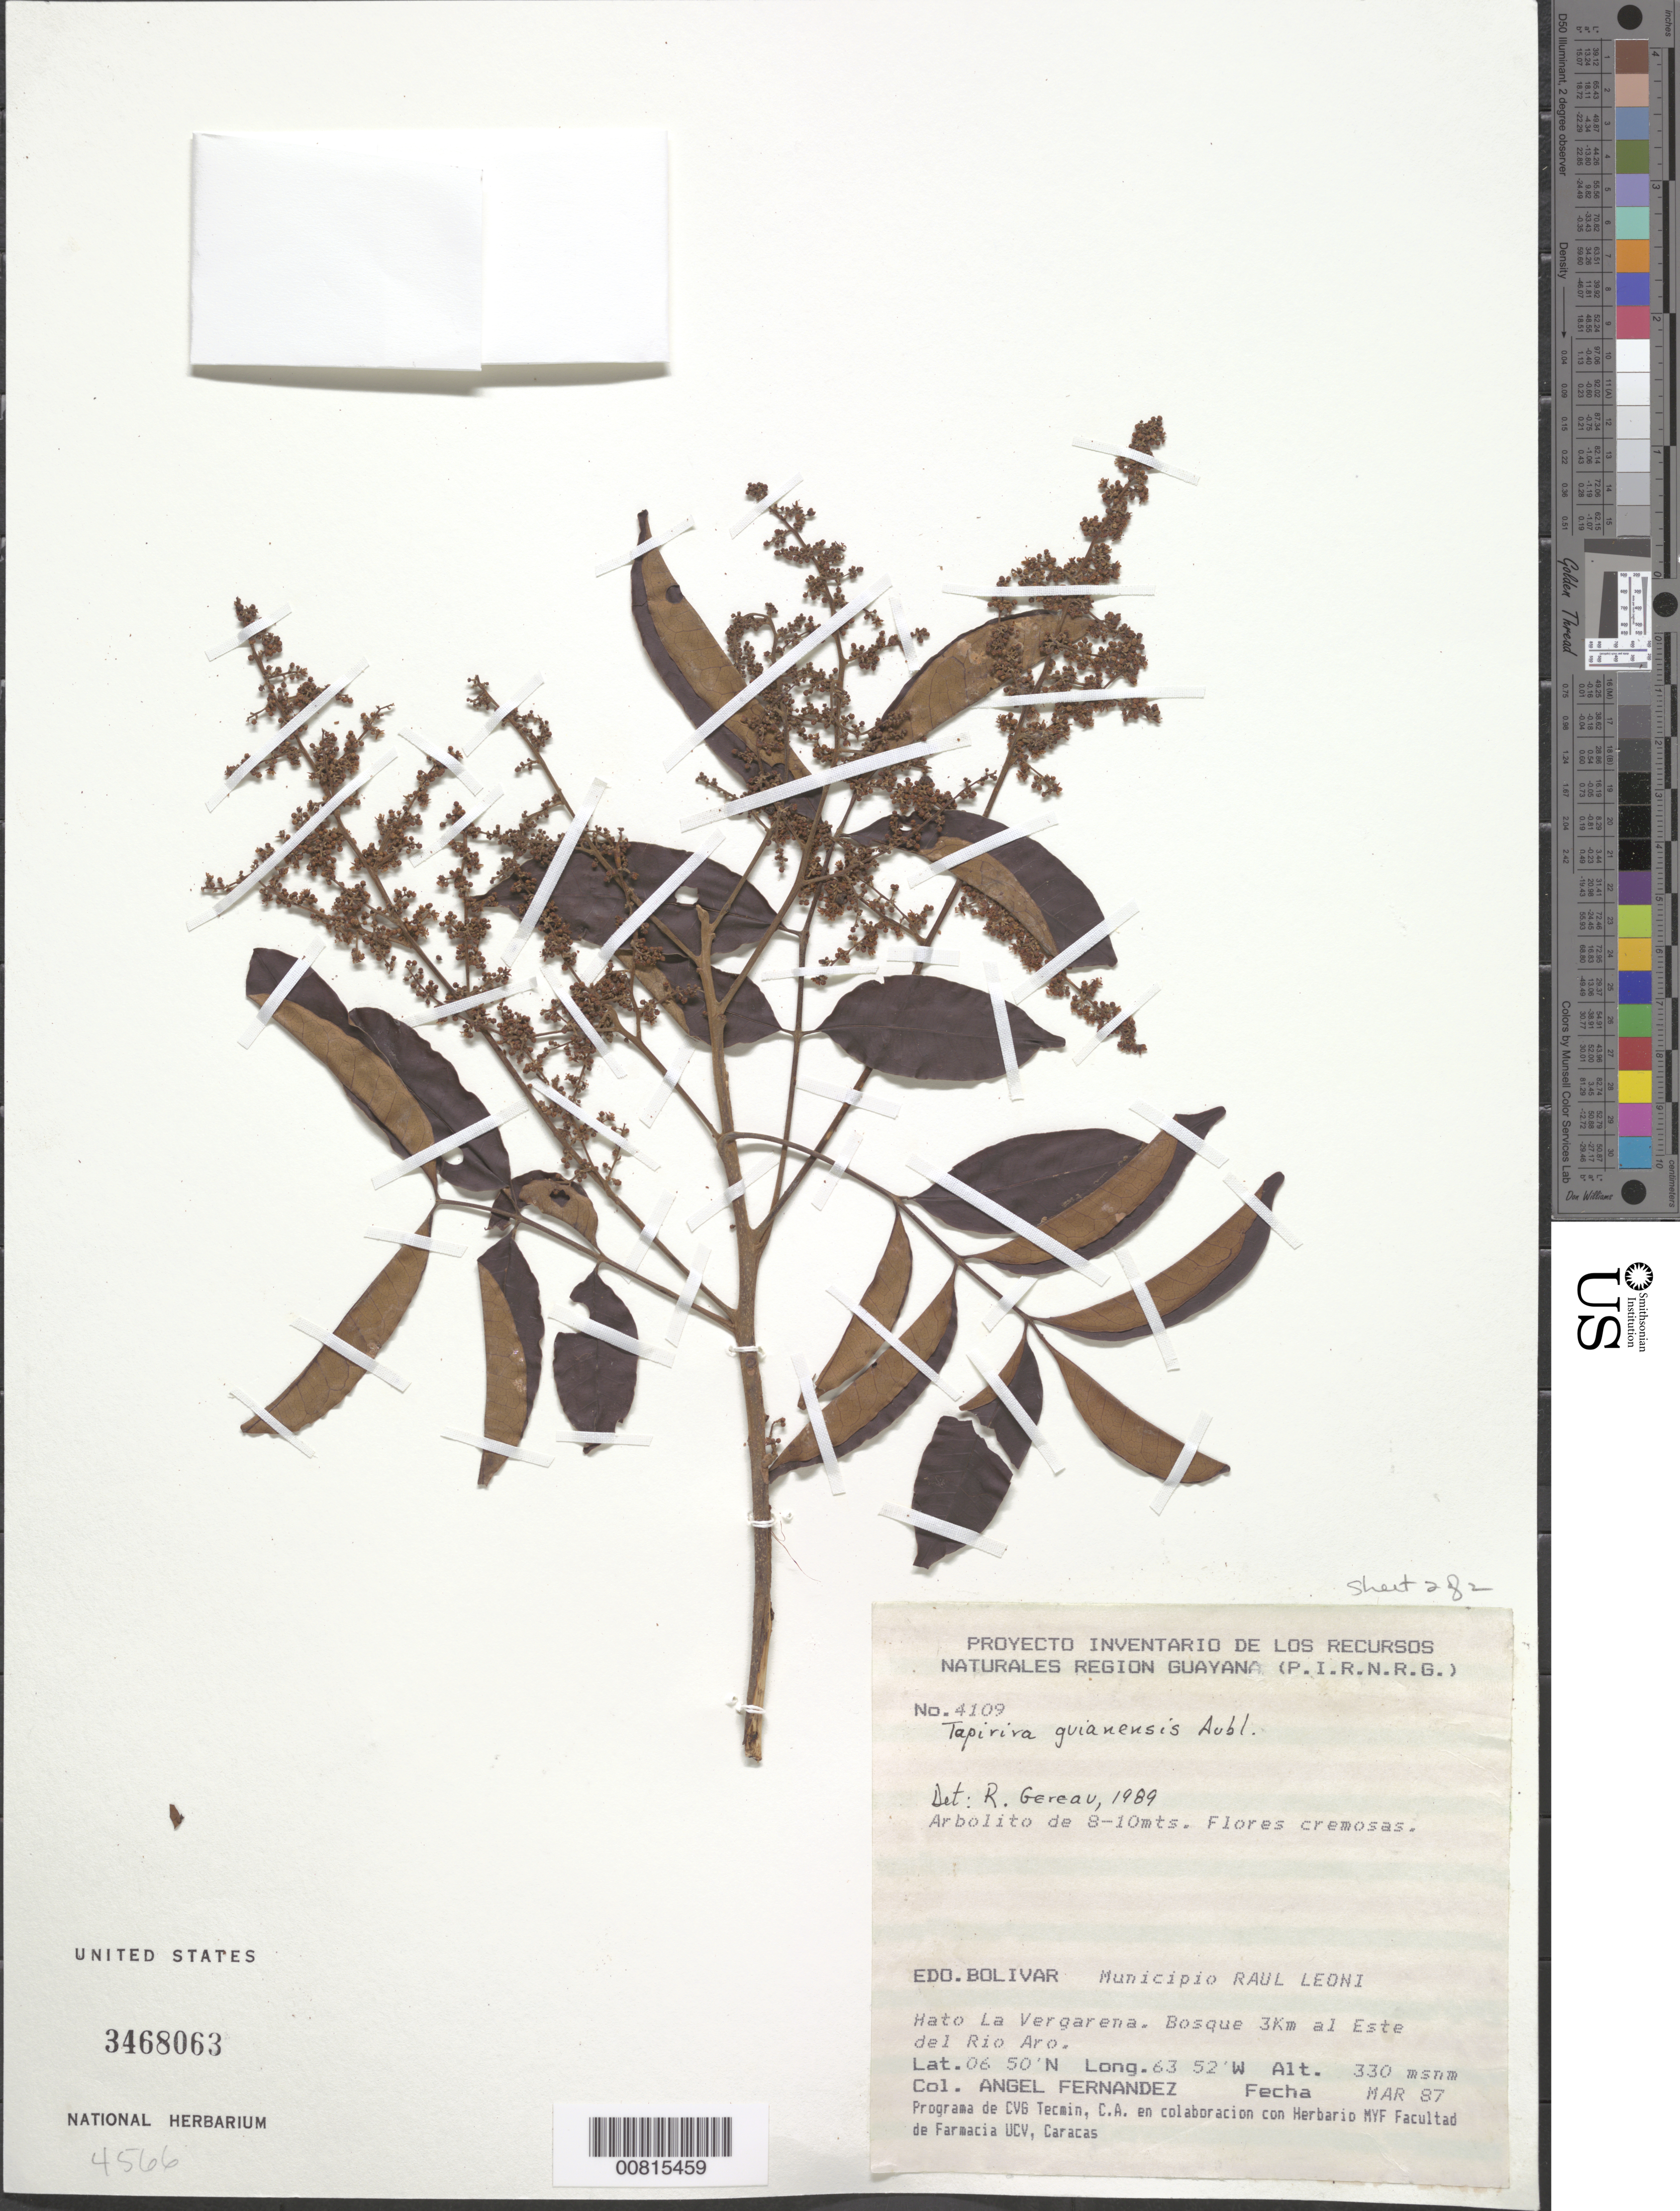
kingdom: Plantae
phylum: Tracheophyta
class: Magnoliopsida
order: Sapindales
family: Anacardiaceae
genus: Tapirira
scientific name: Tapirira guianensis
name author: Aubl.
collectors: Á. Fernández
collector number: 4109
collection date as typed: Transcribed d/m/y: /3/87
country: Venezuela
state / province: Bolivar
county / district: Angostura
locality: Municipio Raúl Leoni [=Angostura]. Hato La Vergarena. Bosque 3Km al Este del Rio Aro.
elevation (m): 330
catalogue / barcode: US 3468063